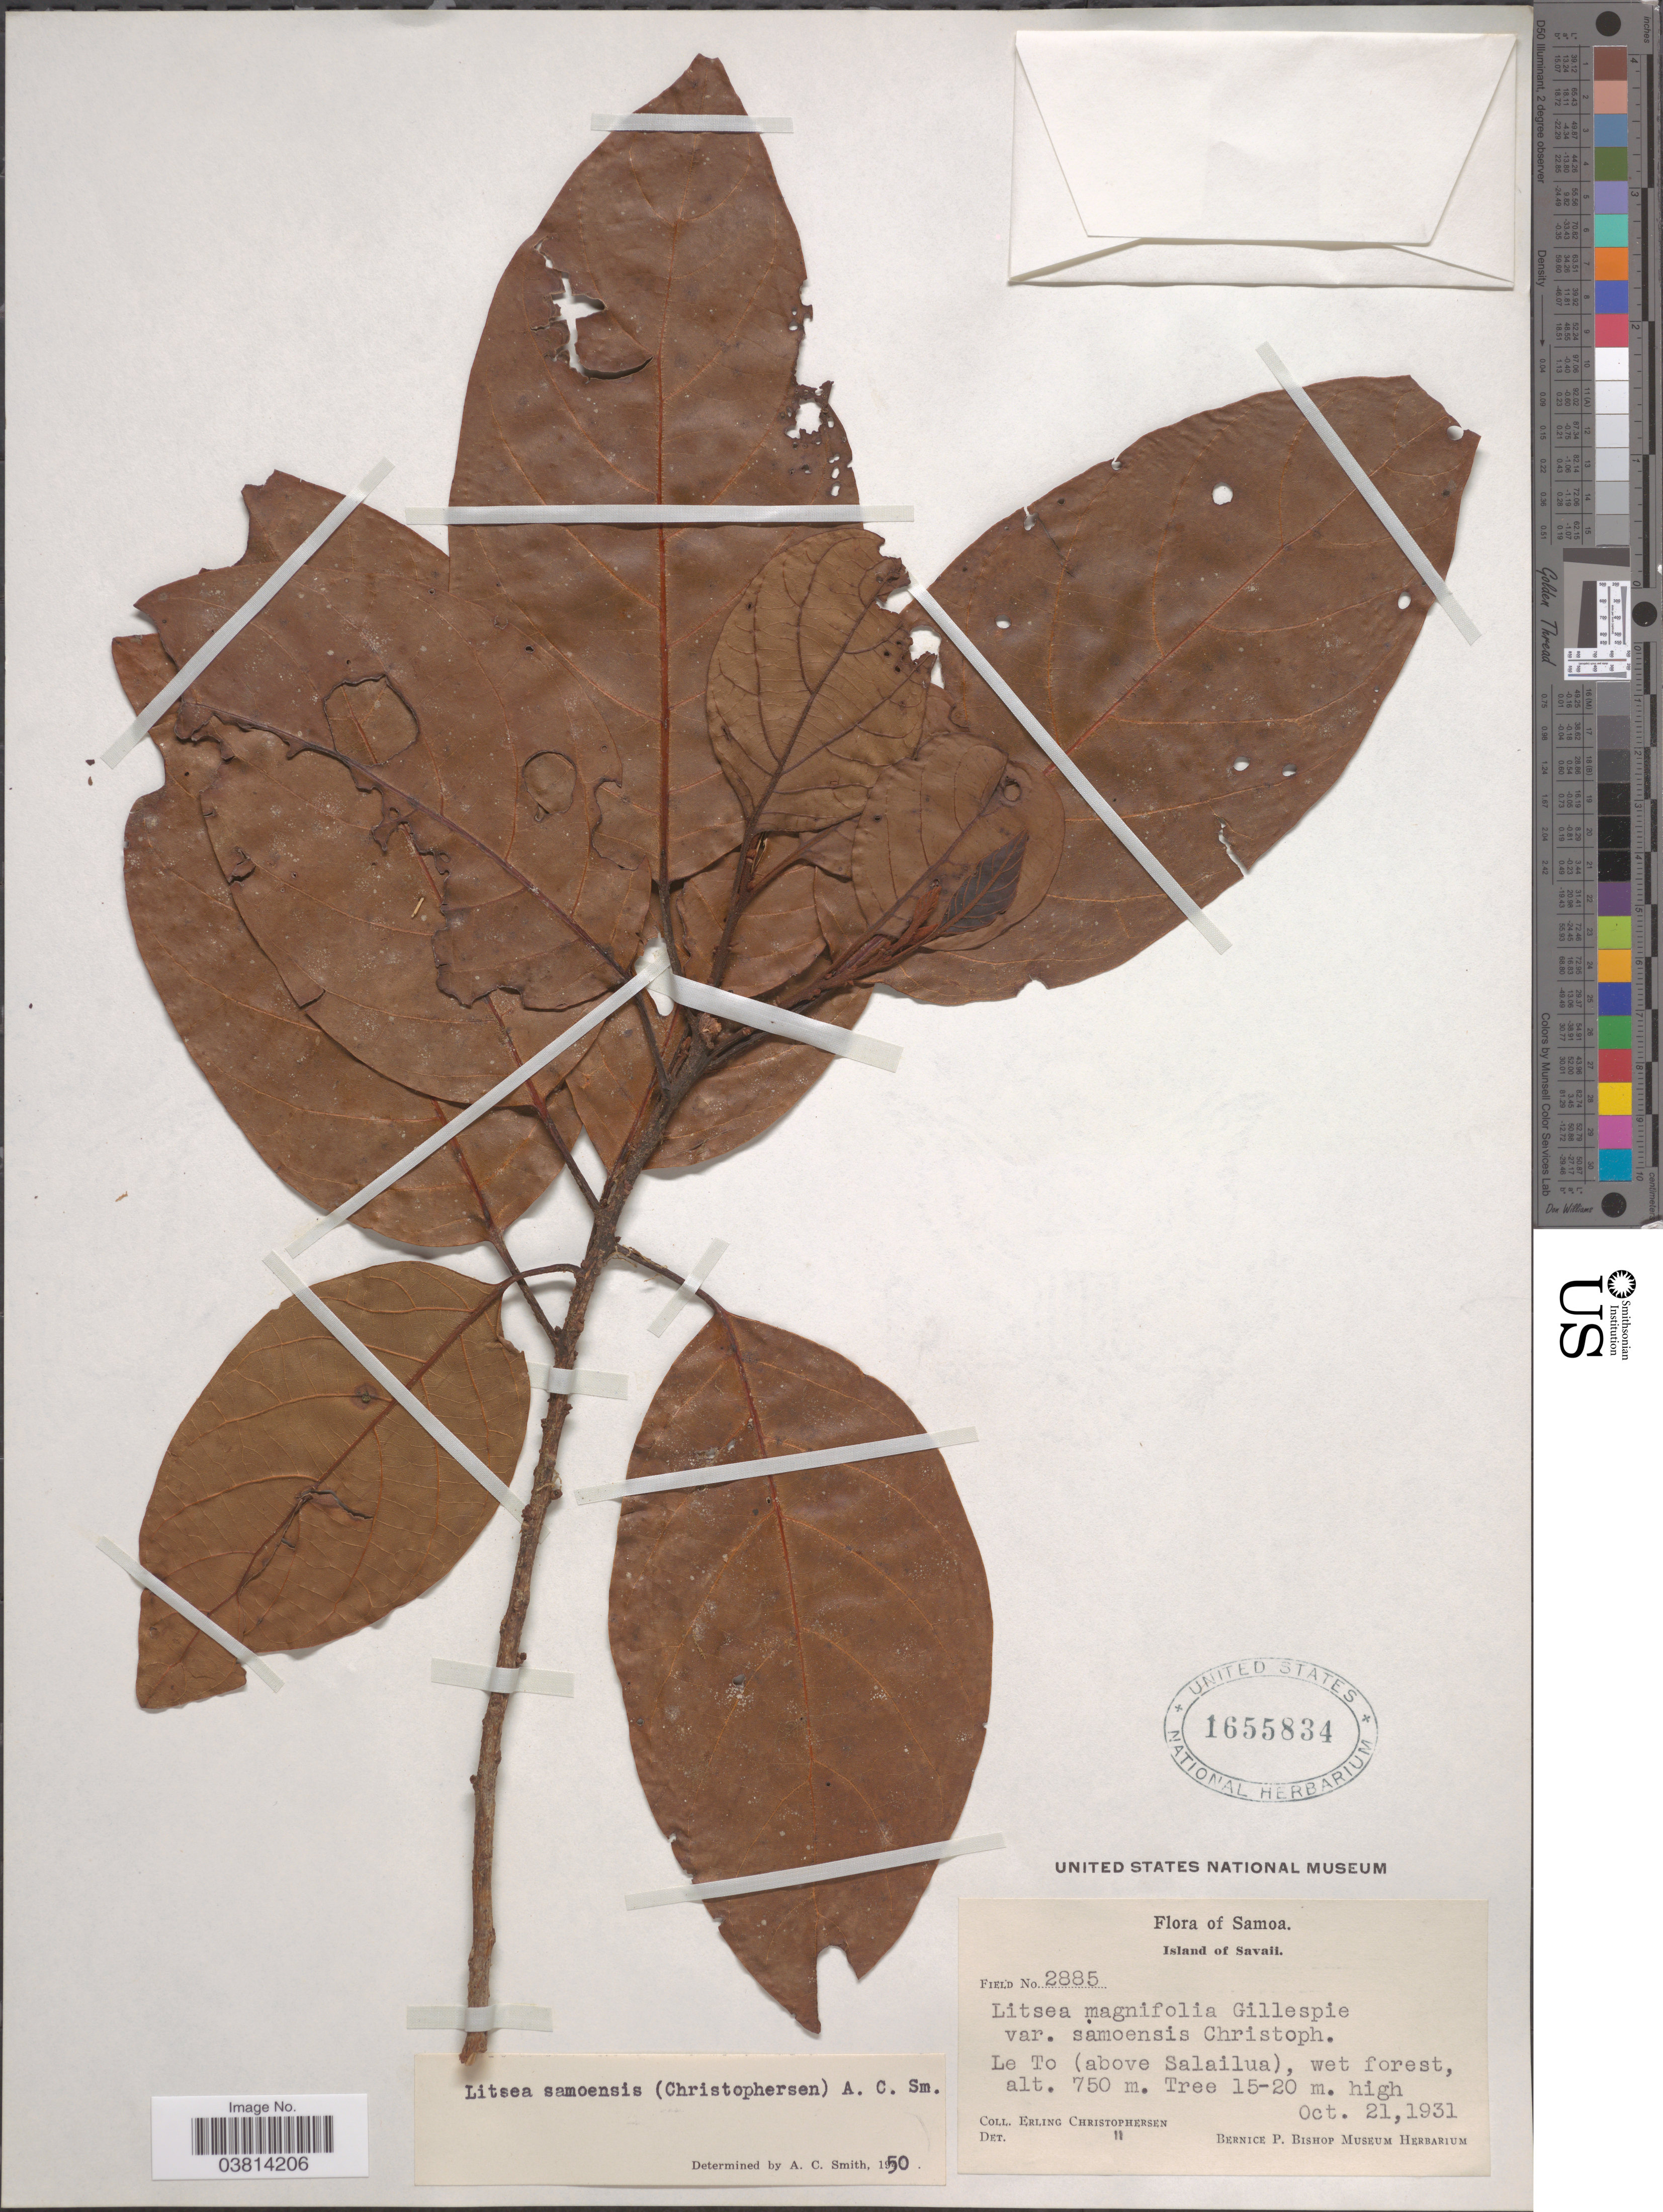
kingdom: Plantae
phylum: Tracheophyta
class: Magnoliopsida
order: Laurales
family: Lauraceae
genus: Litsea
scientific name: Litsea samoensis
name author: (Christoph.) A.C. Sm.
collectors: E. Christophersen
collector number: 2885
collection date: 1931-10-21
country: Samoa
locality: Samoa. Island of Savaii. Le To (above Salailua).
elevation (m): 750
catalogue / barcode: US 1655834